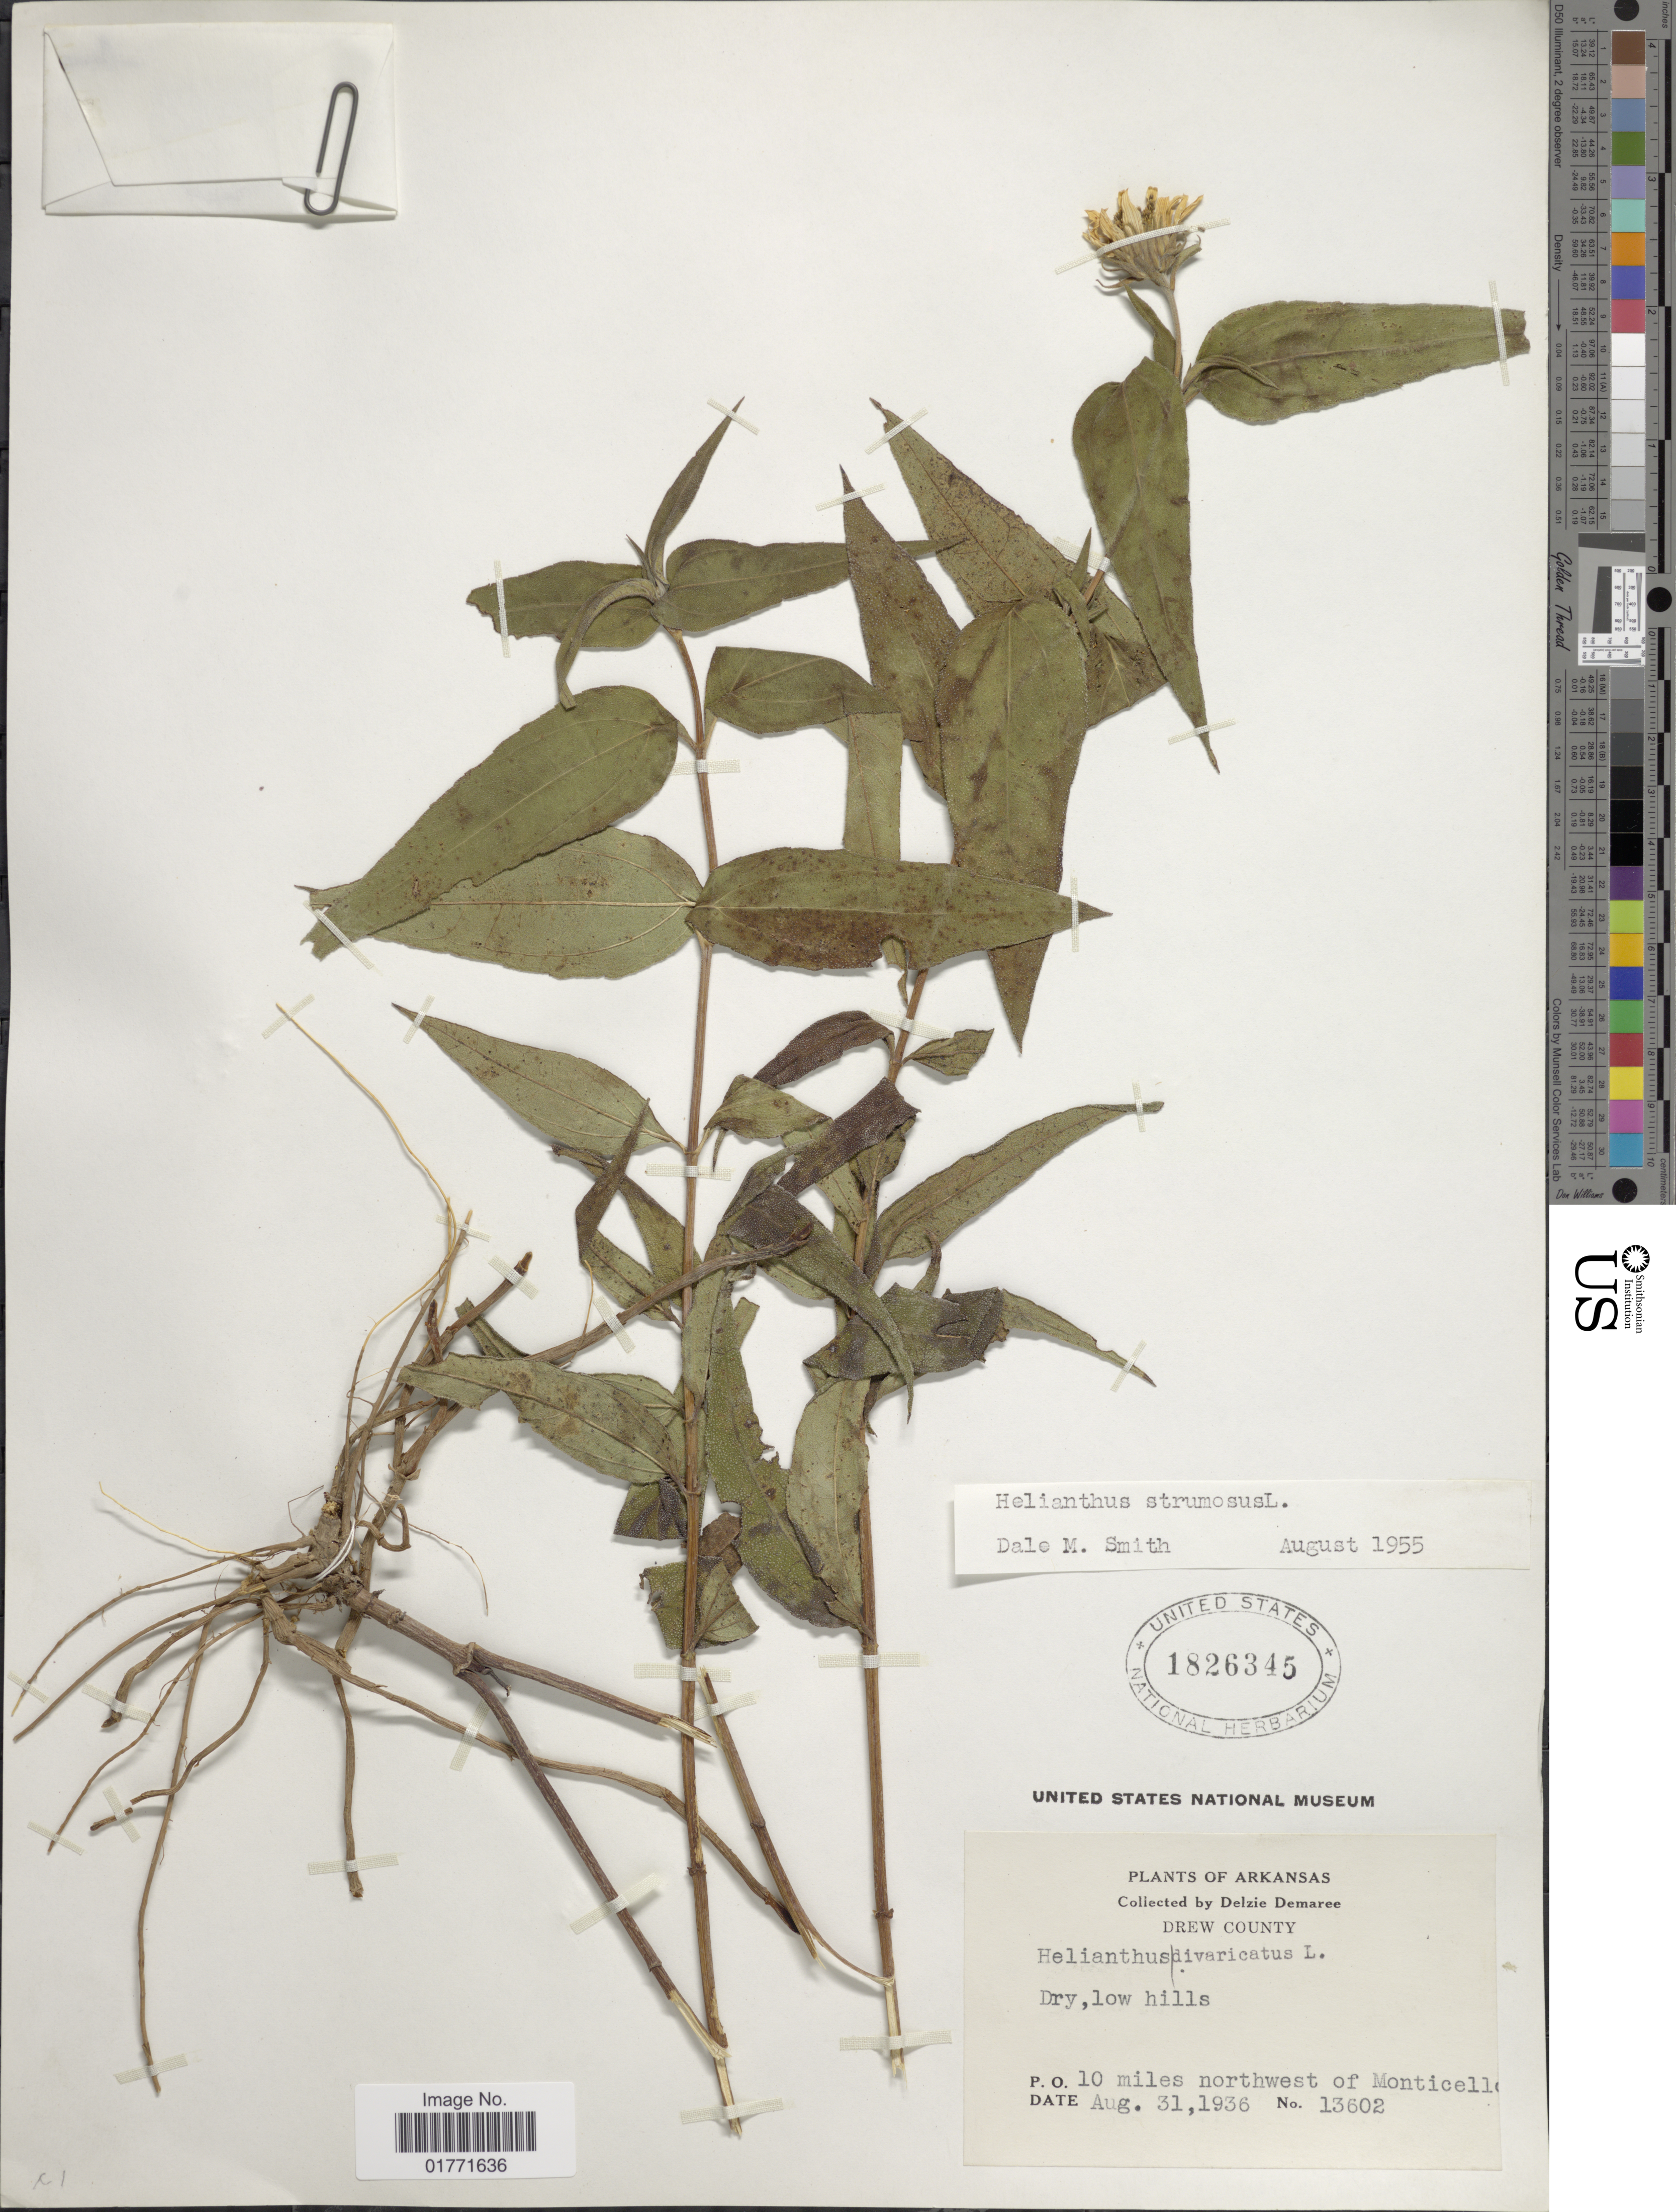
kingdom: Plantae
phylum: Tracheophyta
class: Magnoliopsida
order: Asterales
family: Asteraceae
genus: Helianthus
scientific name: Helianthus strumosus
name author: L.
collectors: D. Demaree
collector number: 13602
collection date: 1936-08-31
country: United States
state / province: Arkansas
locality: Arkansas, Drew County. 10 miles northwest of Monticello.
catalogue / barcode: US 1826345